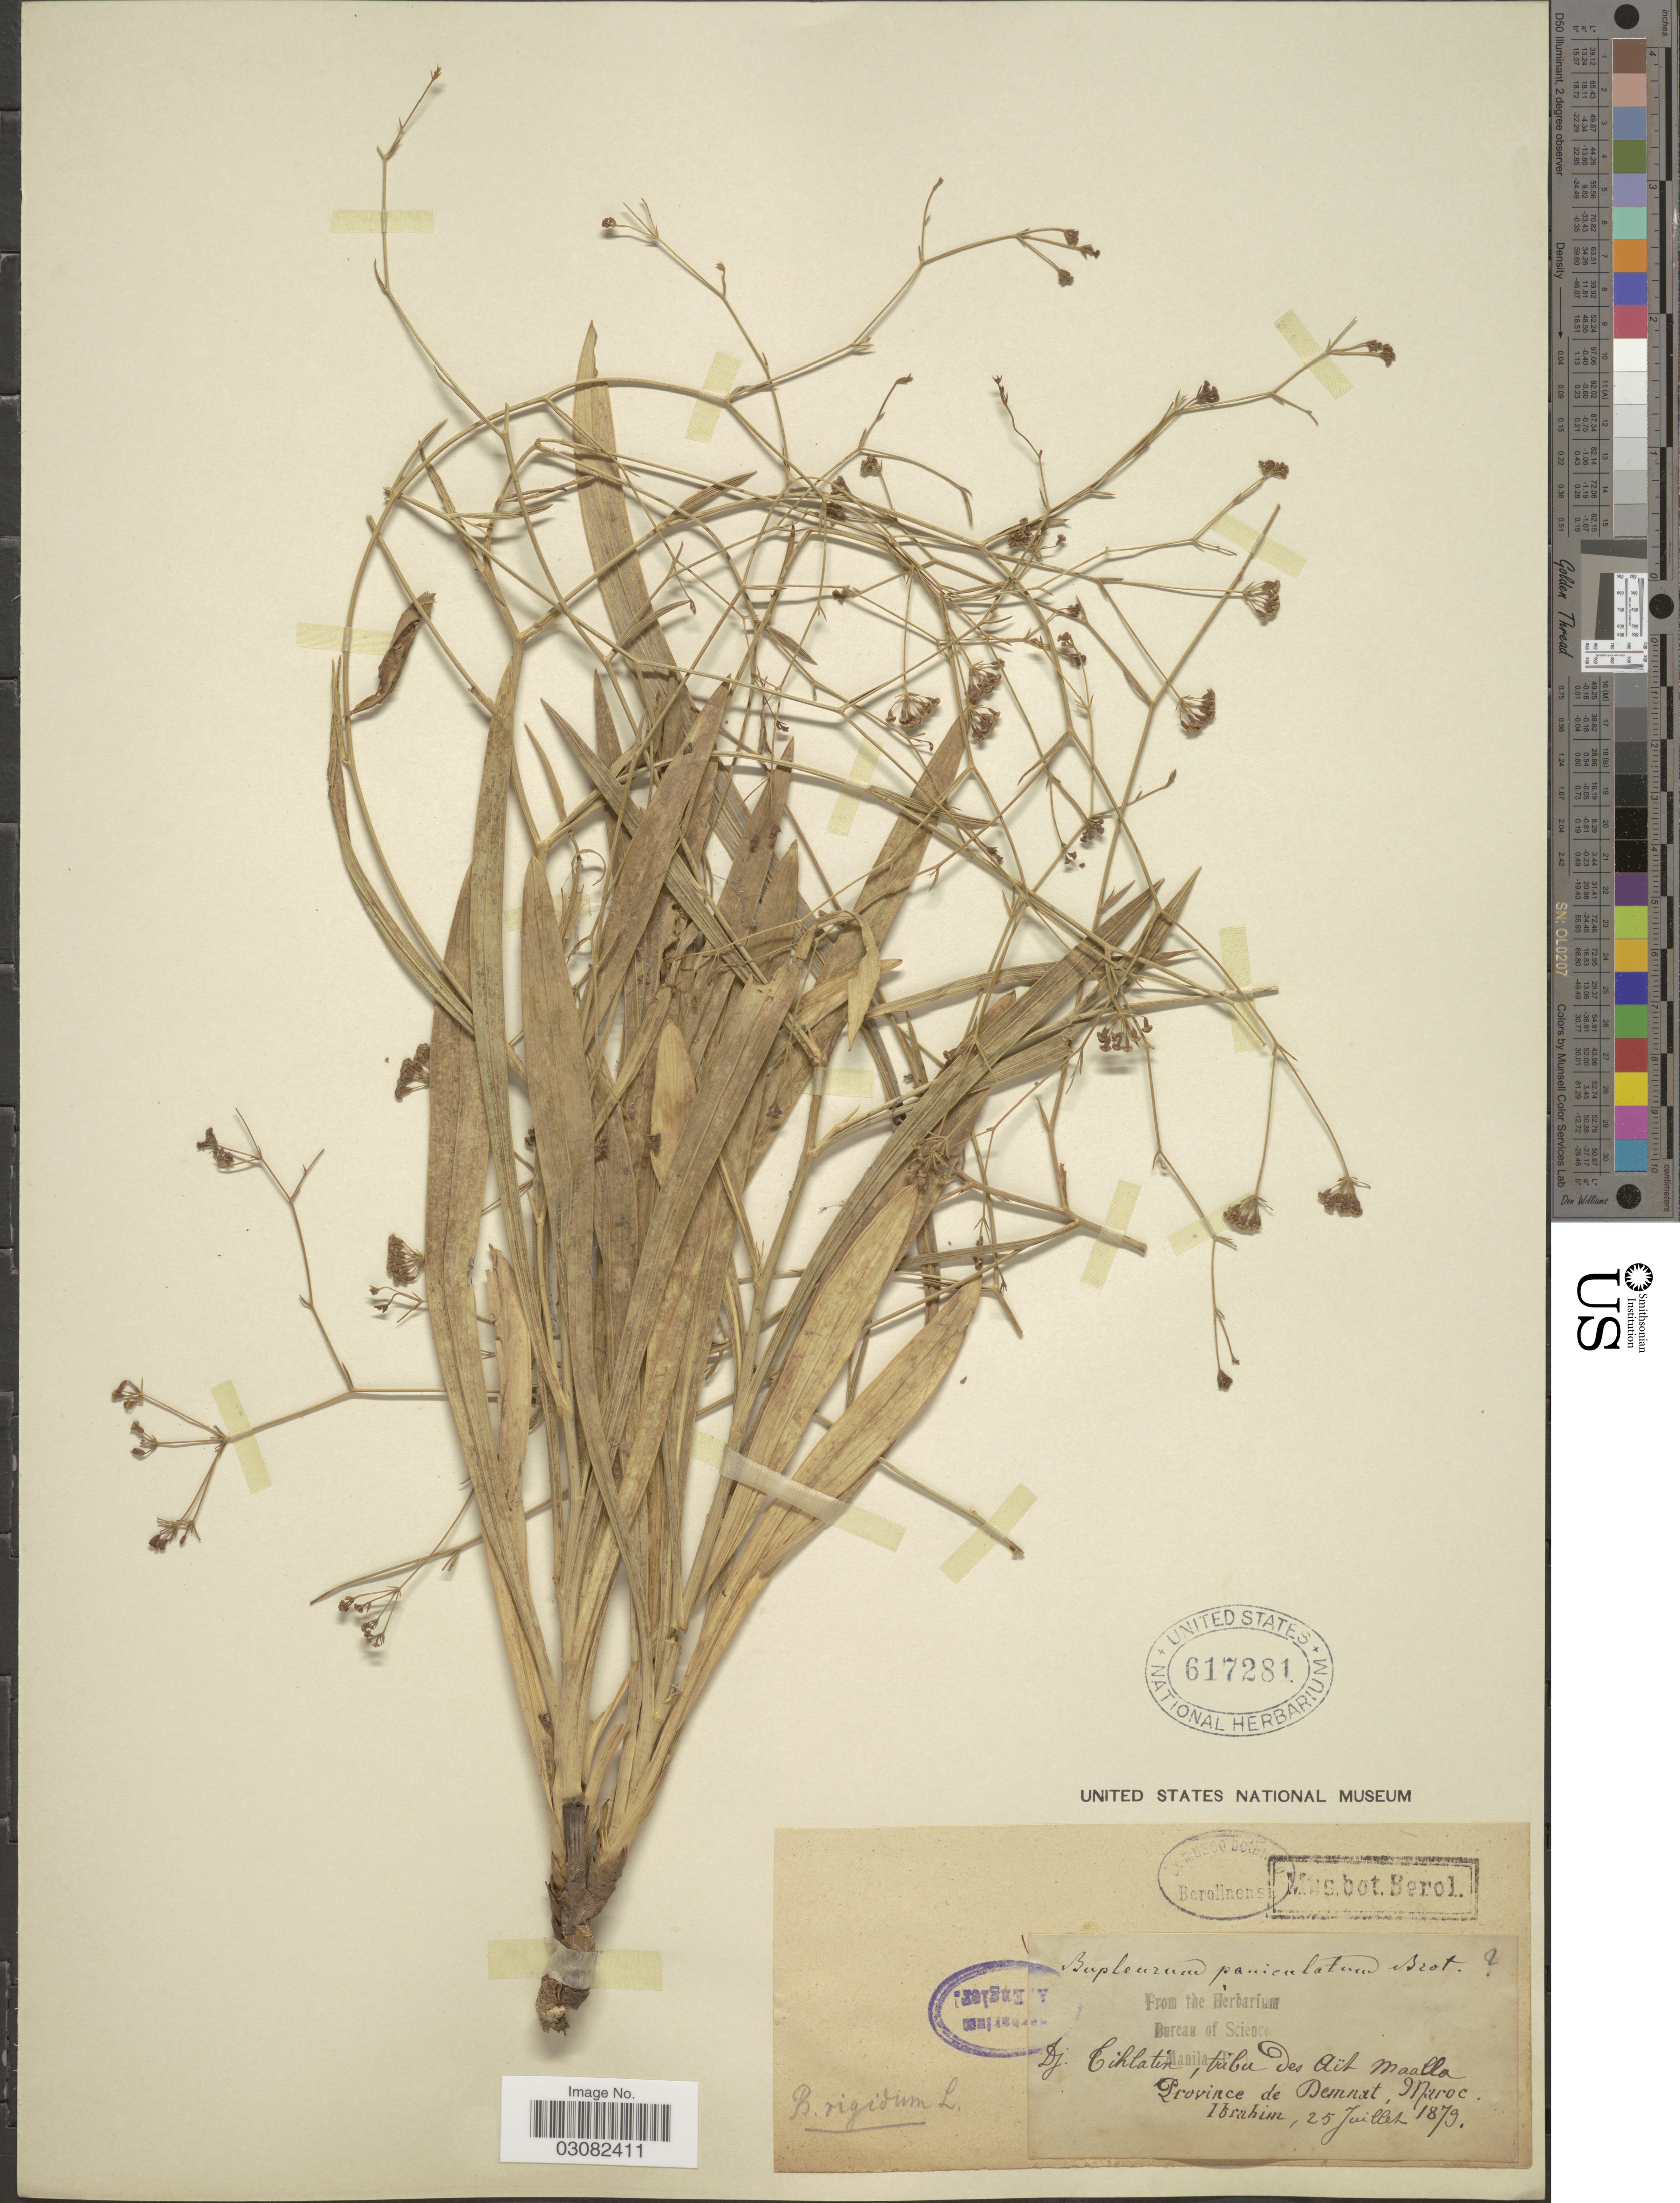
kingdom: Plantae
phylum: Tracheophyta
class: Magnoliopsida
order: Apiales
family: Apiaceae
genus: Bupleurum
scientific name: Bupleurum paniculatum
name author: Brot.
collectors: -. Ibrahim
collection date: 1879-07-25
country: Morocco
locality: Dj. Cihlatín, tribu des Aït Maalla. Province de Demnat.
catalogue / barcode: US 617281